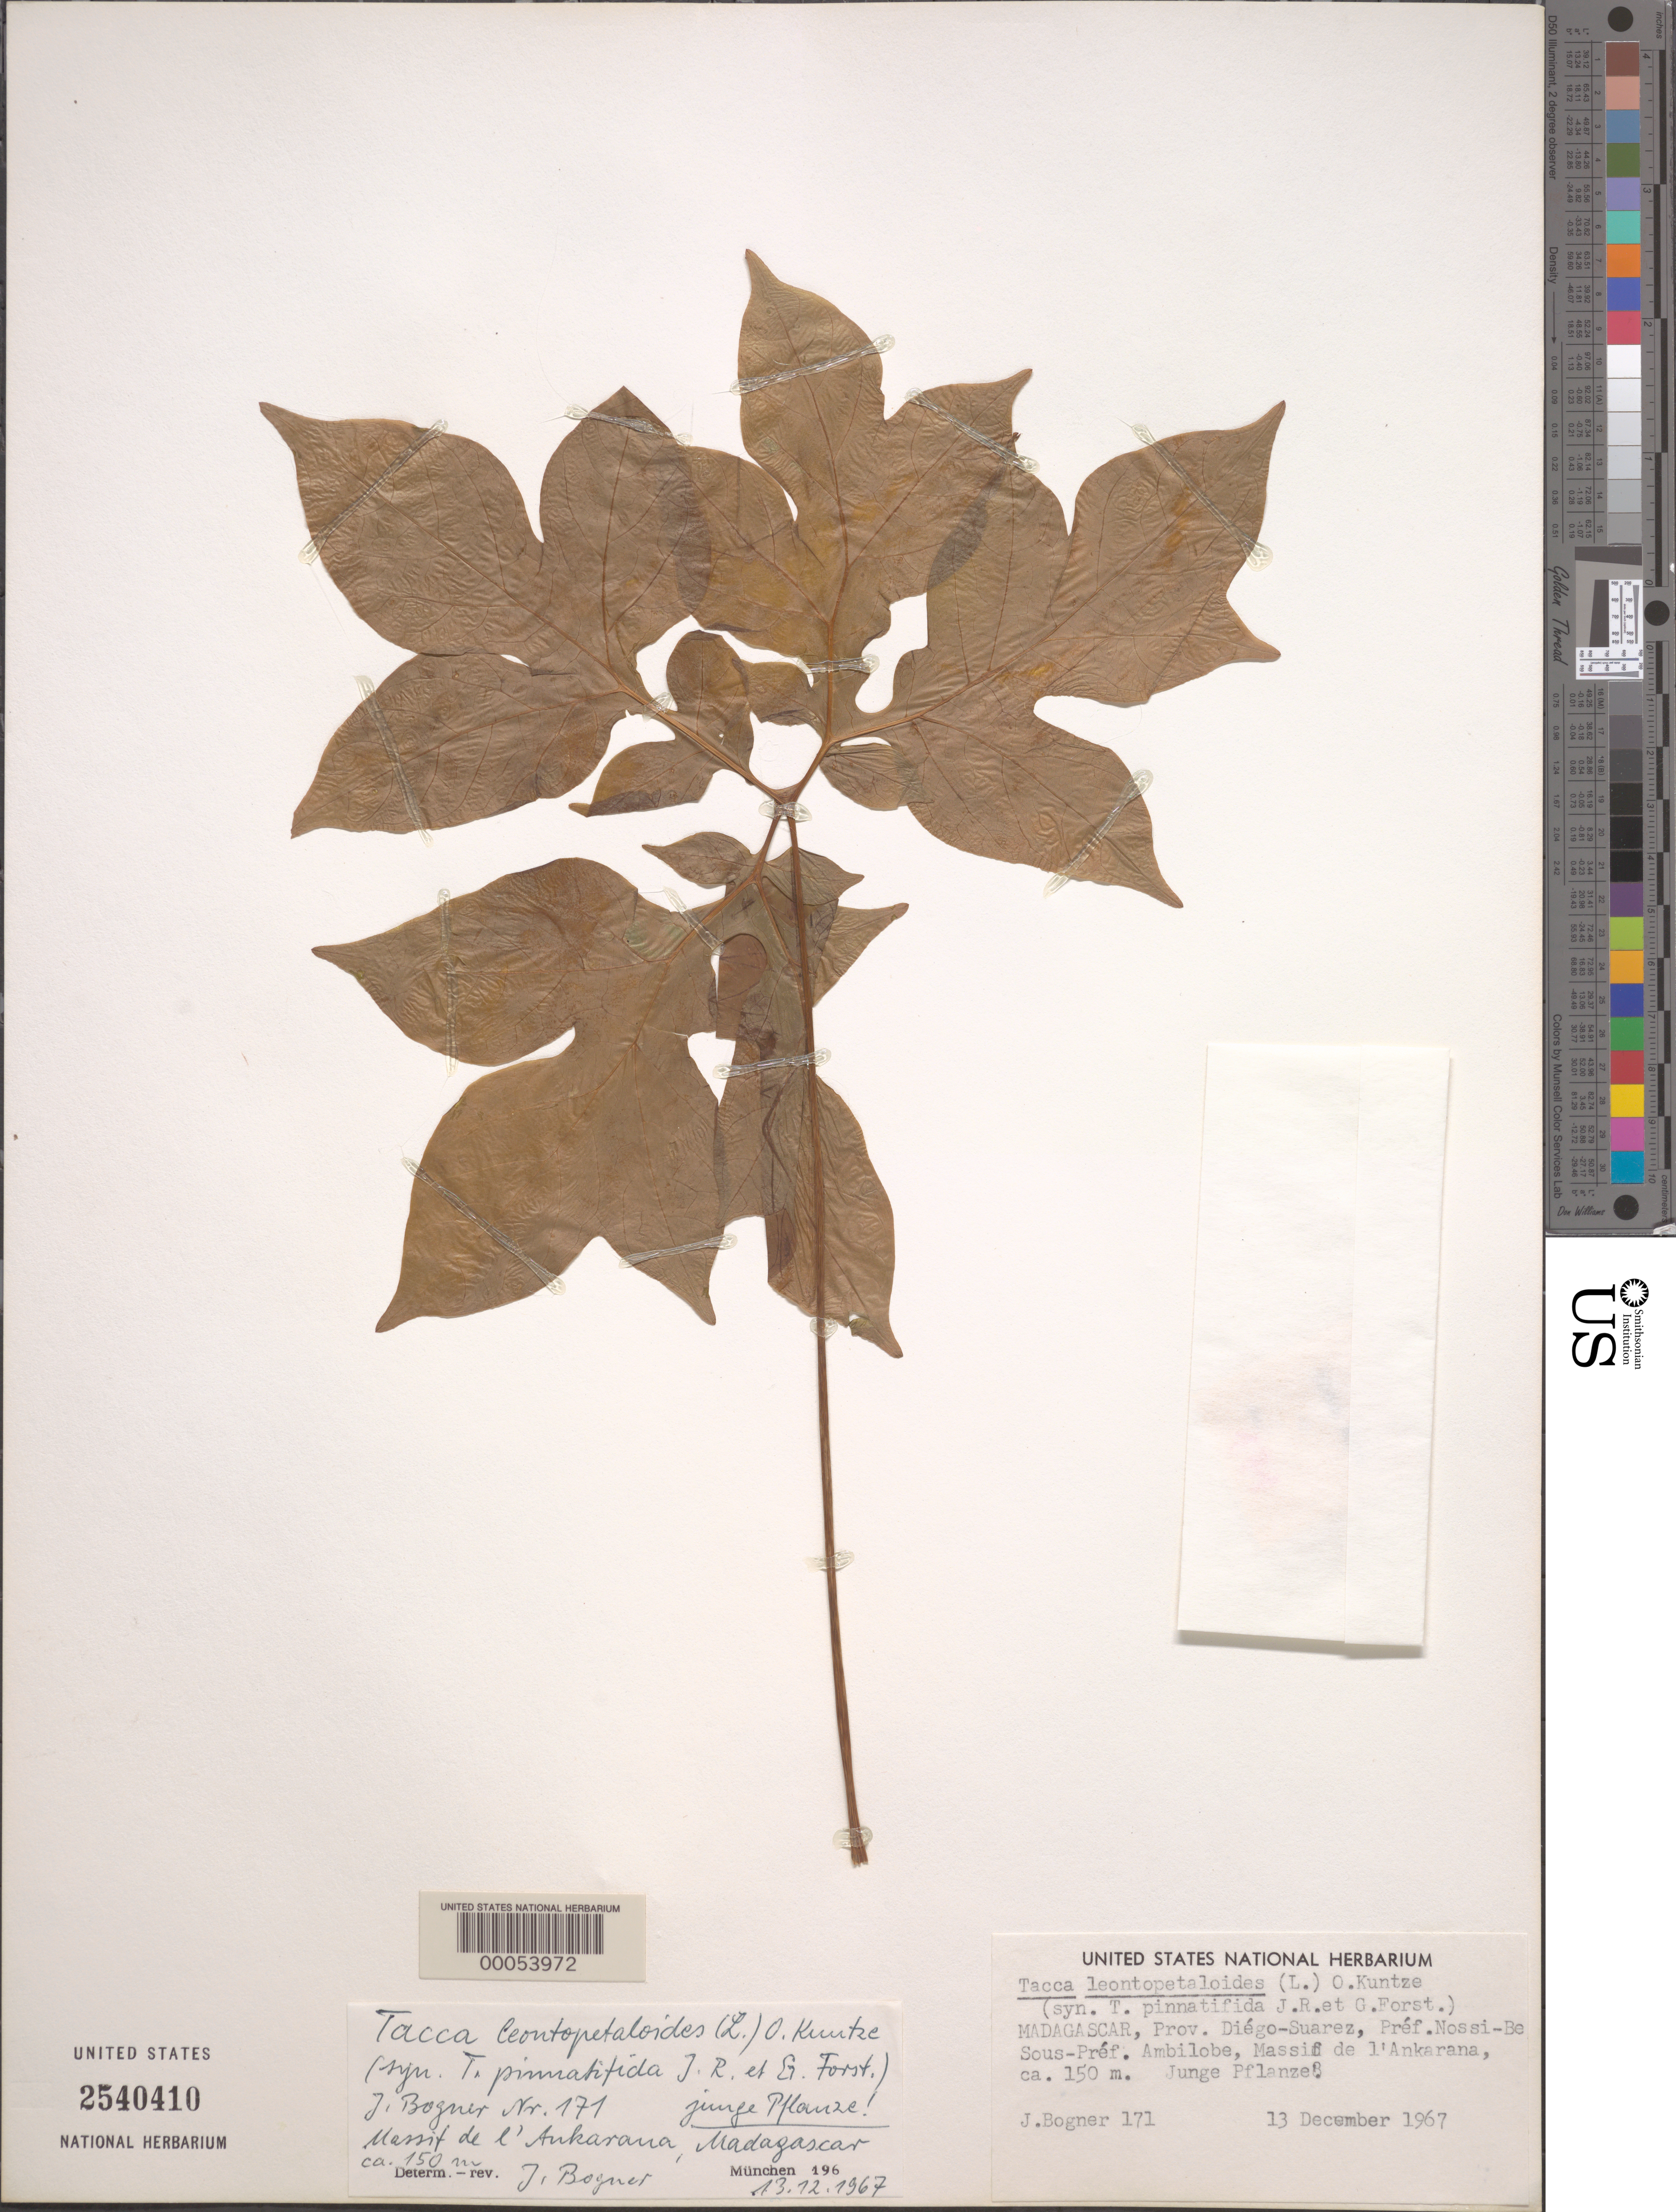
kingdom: Plantae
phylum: Tracheophyta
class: Liliopsida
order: Dioscoreales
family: Dioscoreaceae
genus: Tacca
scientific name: Tacca leontopetaloides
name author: (L.) Kuntze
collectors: J. Bogner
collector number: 171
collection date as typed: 13 Dec 1967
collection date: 1967-12-13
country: Madagascar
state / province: Diana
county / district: Nosy Be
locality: Nossi-be, ambilobe, massif de l'ankarana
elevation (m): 150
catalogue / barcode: US 2540410